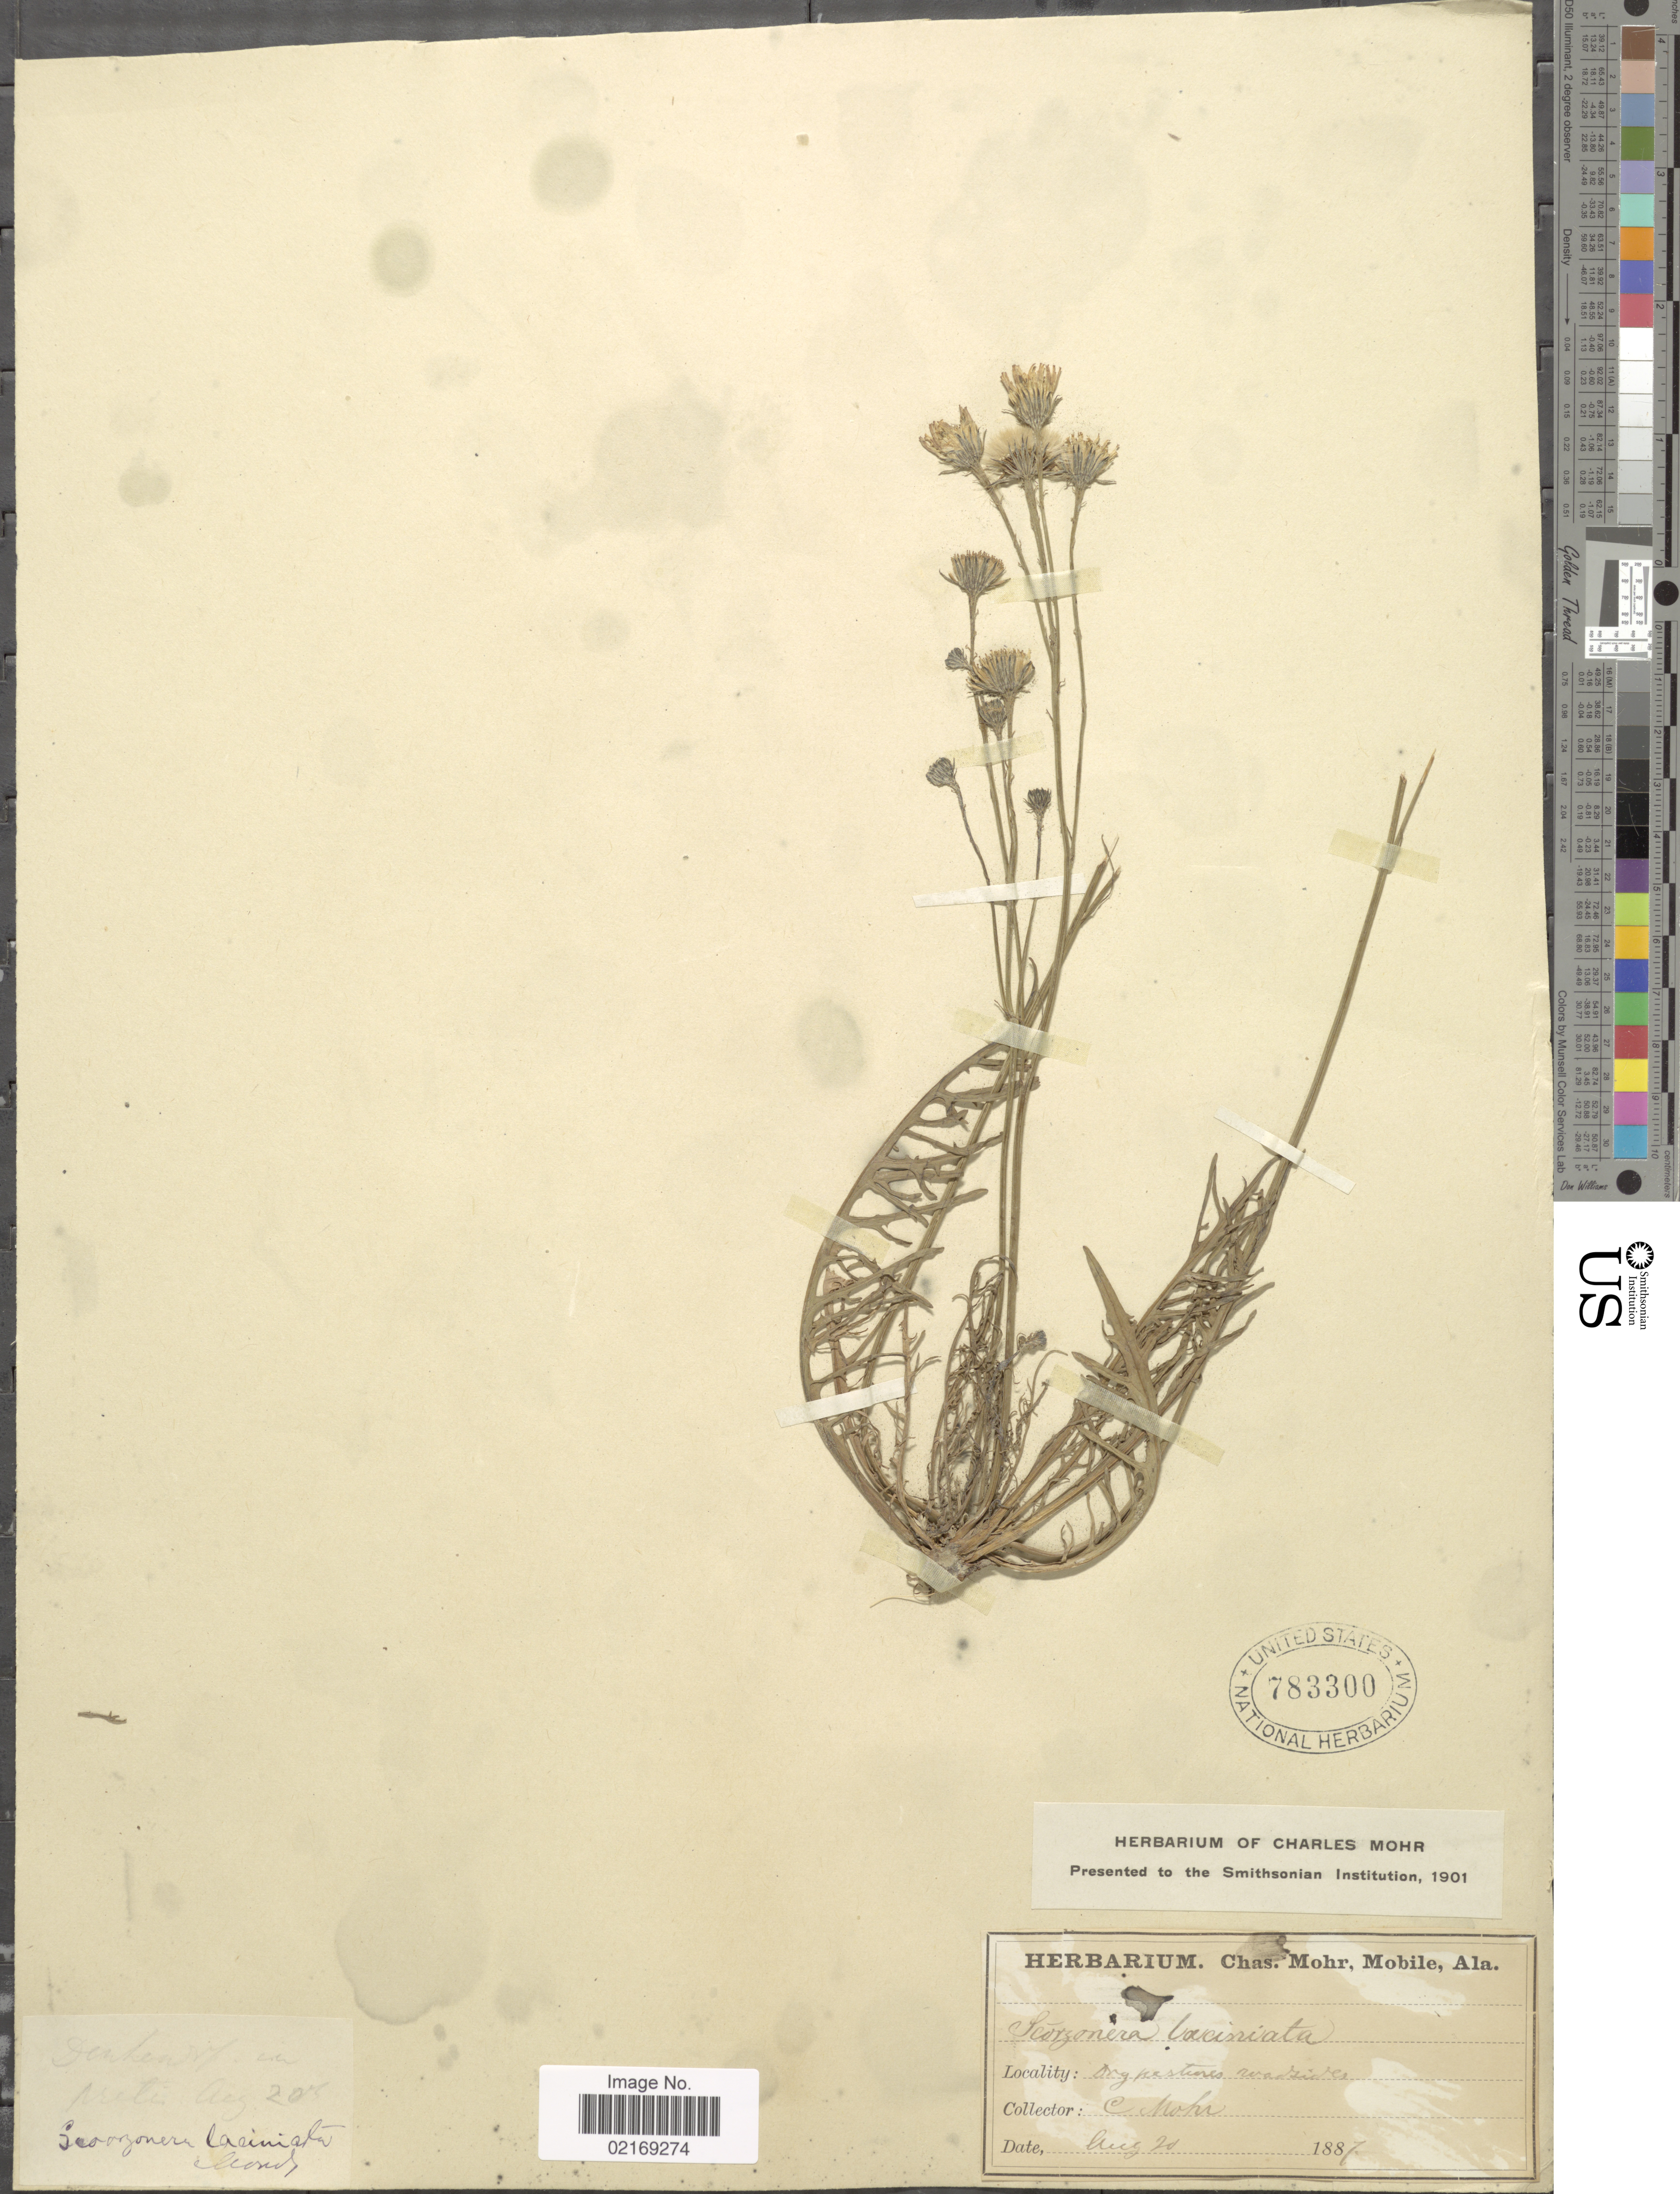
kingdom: Plantae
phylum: Tracheophyta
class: Magnoliopsida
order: Asterales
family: Asteraceae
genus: Podospermum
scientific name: Podospermum laciniatum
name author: (L.) DC.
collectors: Mohr, C. T. (herbarium)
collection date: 1887-08-20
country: United States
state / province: Alabama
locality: Dry pastures roadsides.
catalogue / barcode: US 783300